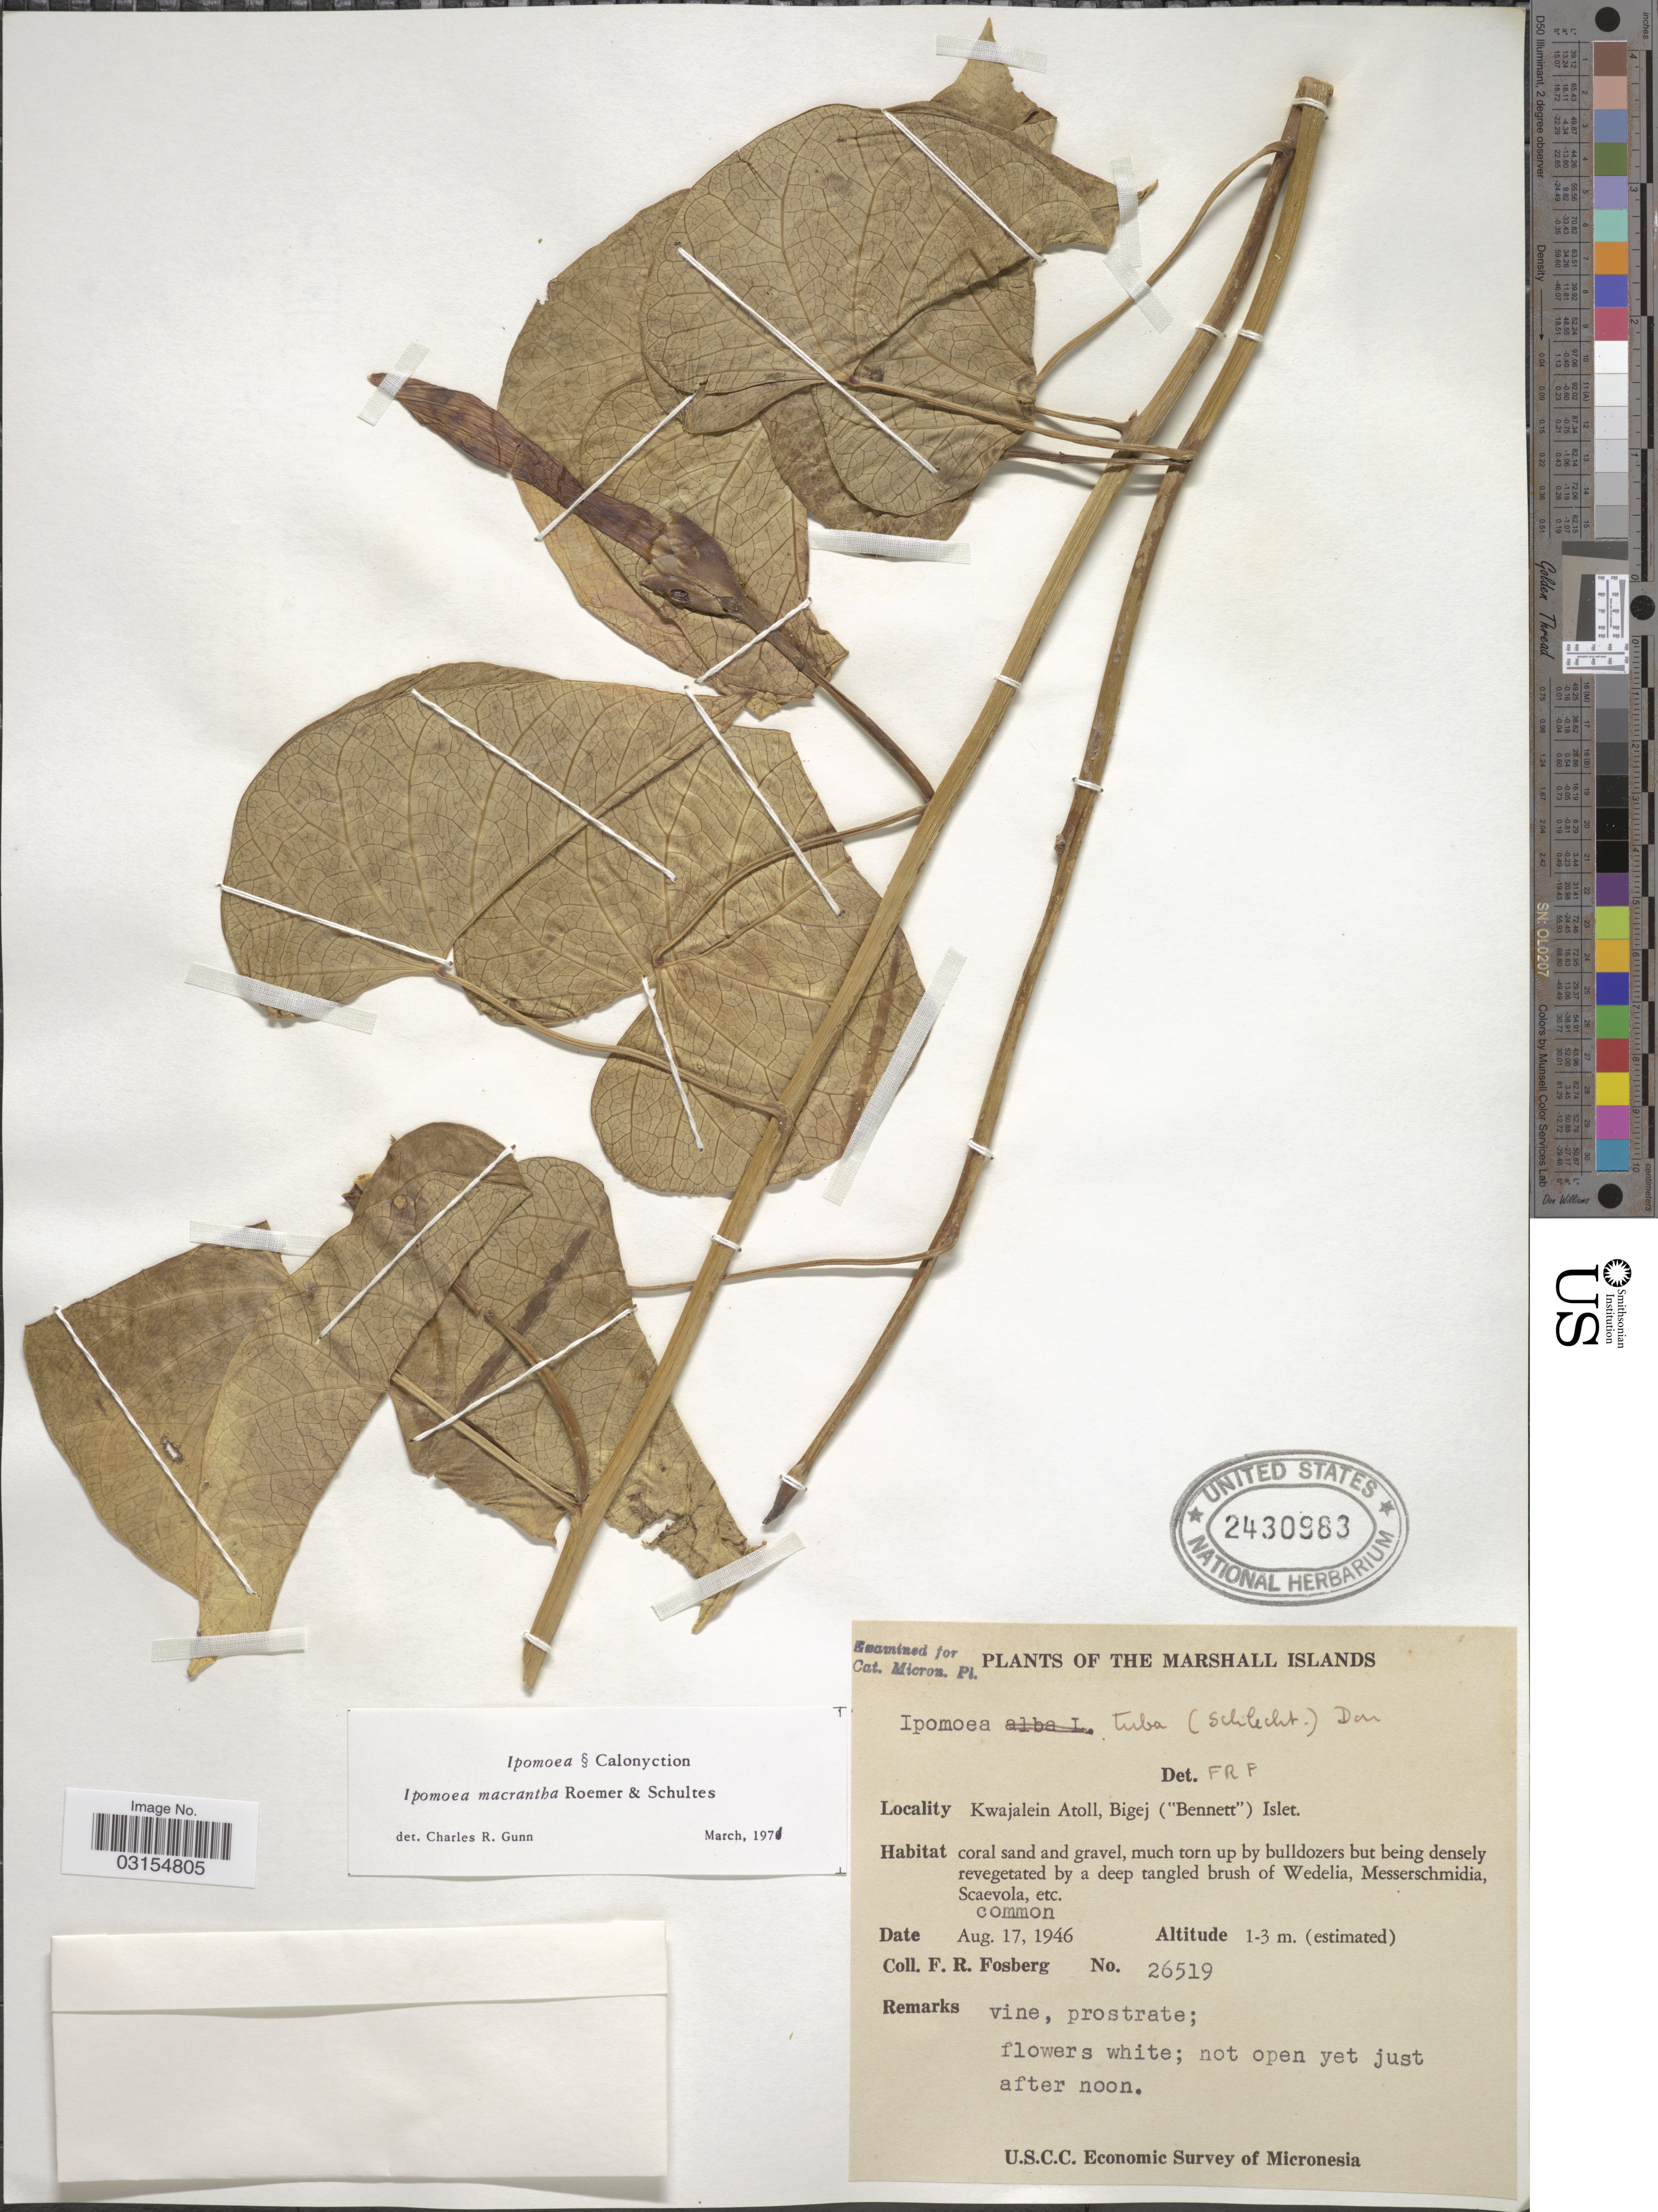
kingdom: Plantae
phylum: Tracheophyta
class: Magnoliopsida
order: Solanales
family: Convolvulaceae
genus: Ipomoea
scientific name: Ipomoea violacea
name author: L.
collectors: F. R. Fosberg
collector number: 26519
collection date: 1946-08-17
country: Marshall Islands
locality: Kwajalein Atoll, Bigej ("Bennett") Islet.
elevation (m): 1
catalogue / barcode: US 2430983